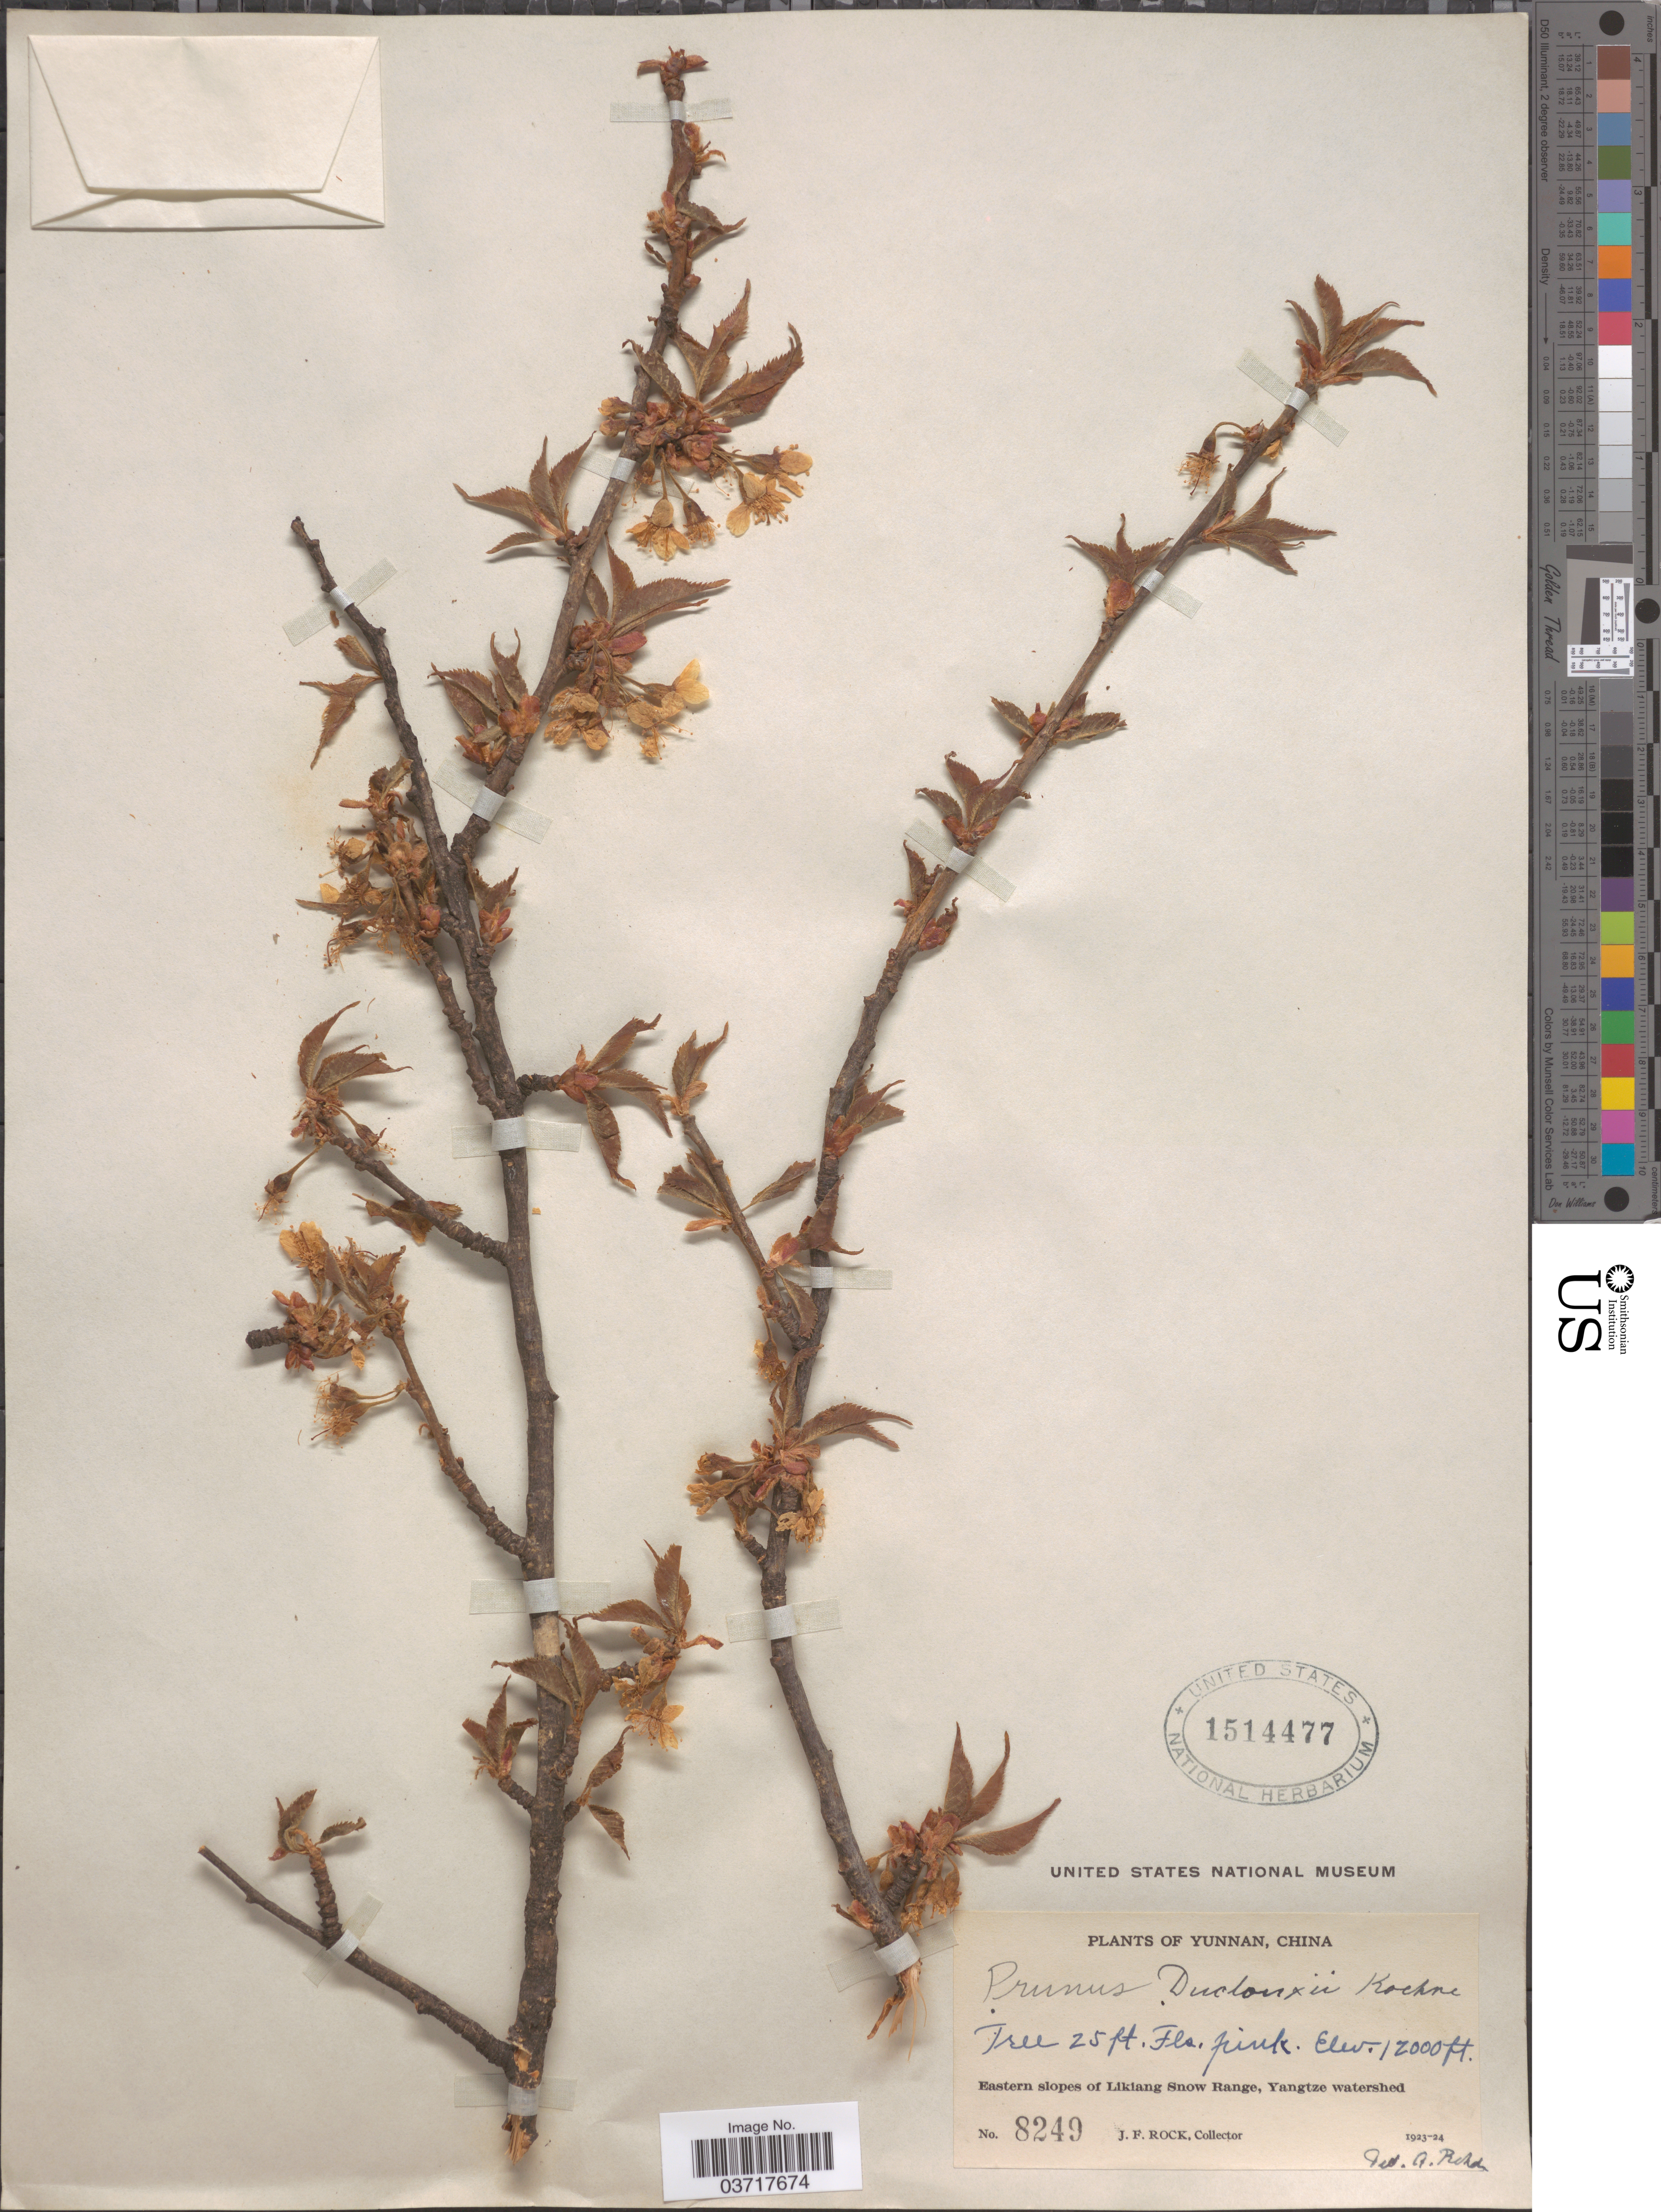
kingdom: Plantae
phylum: Tracheophyta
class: Magnoliopsida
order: Rosales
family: Rosaceae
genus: Prunus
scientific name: Prunus duclouxii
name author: Koehne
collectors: J. Rock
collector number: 8249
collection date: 1923/1924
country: China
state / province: Yunnan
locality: Eastern slopes of Likiang Snow Range, Yangtze watershed.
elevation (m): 3658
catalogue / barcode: US 1514477